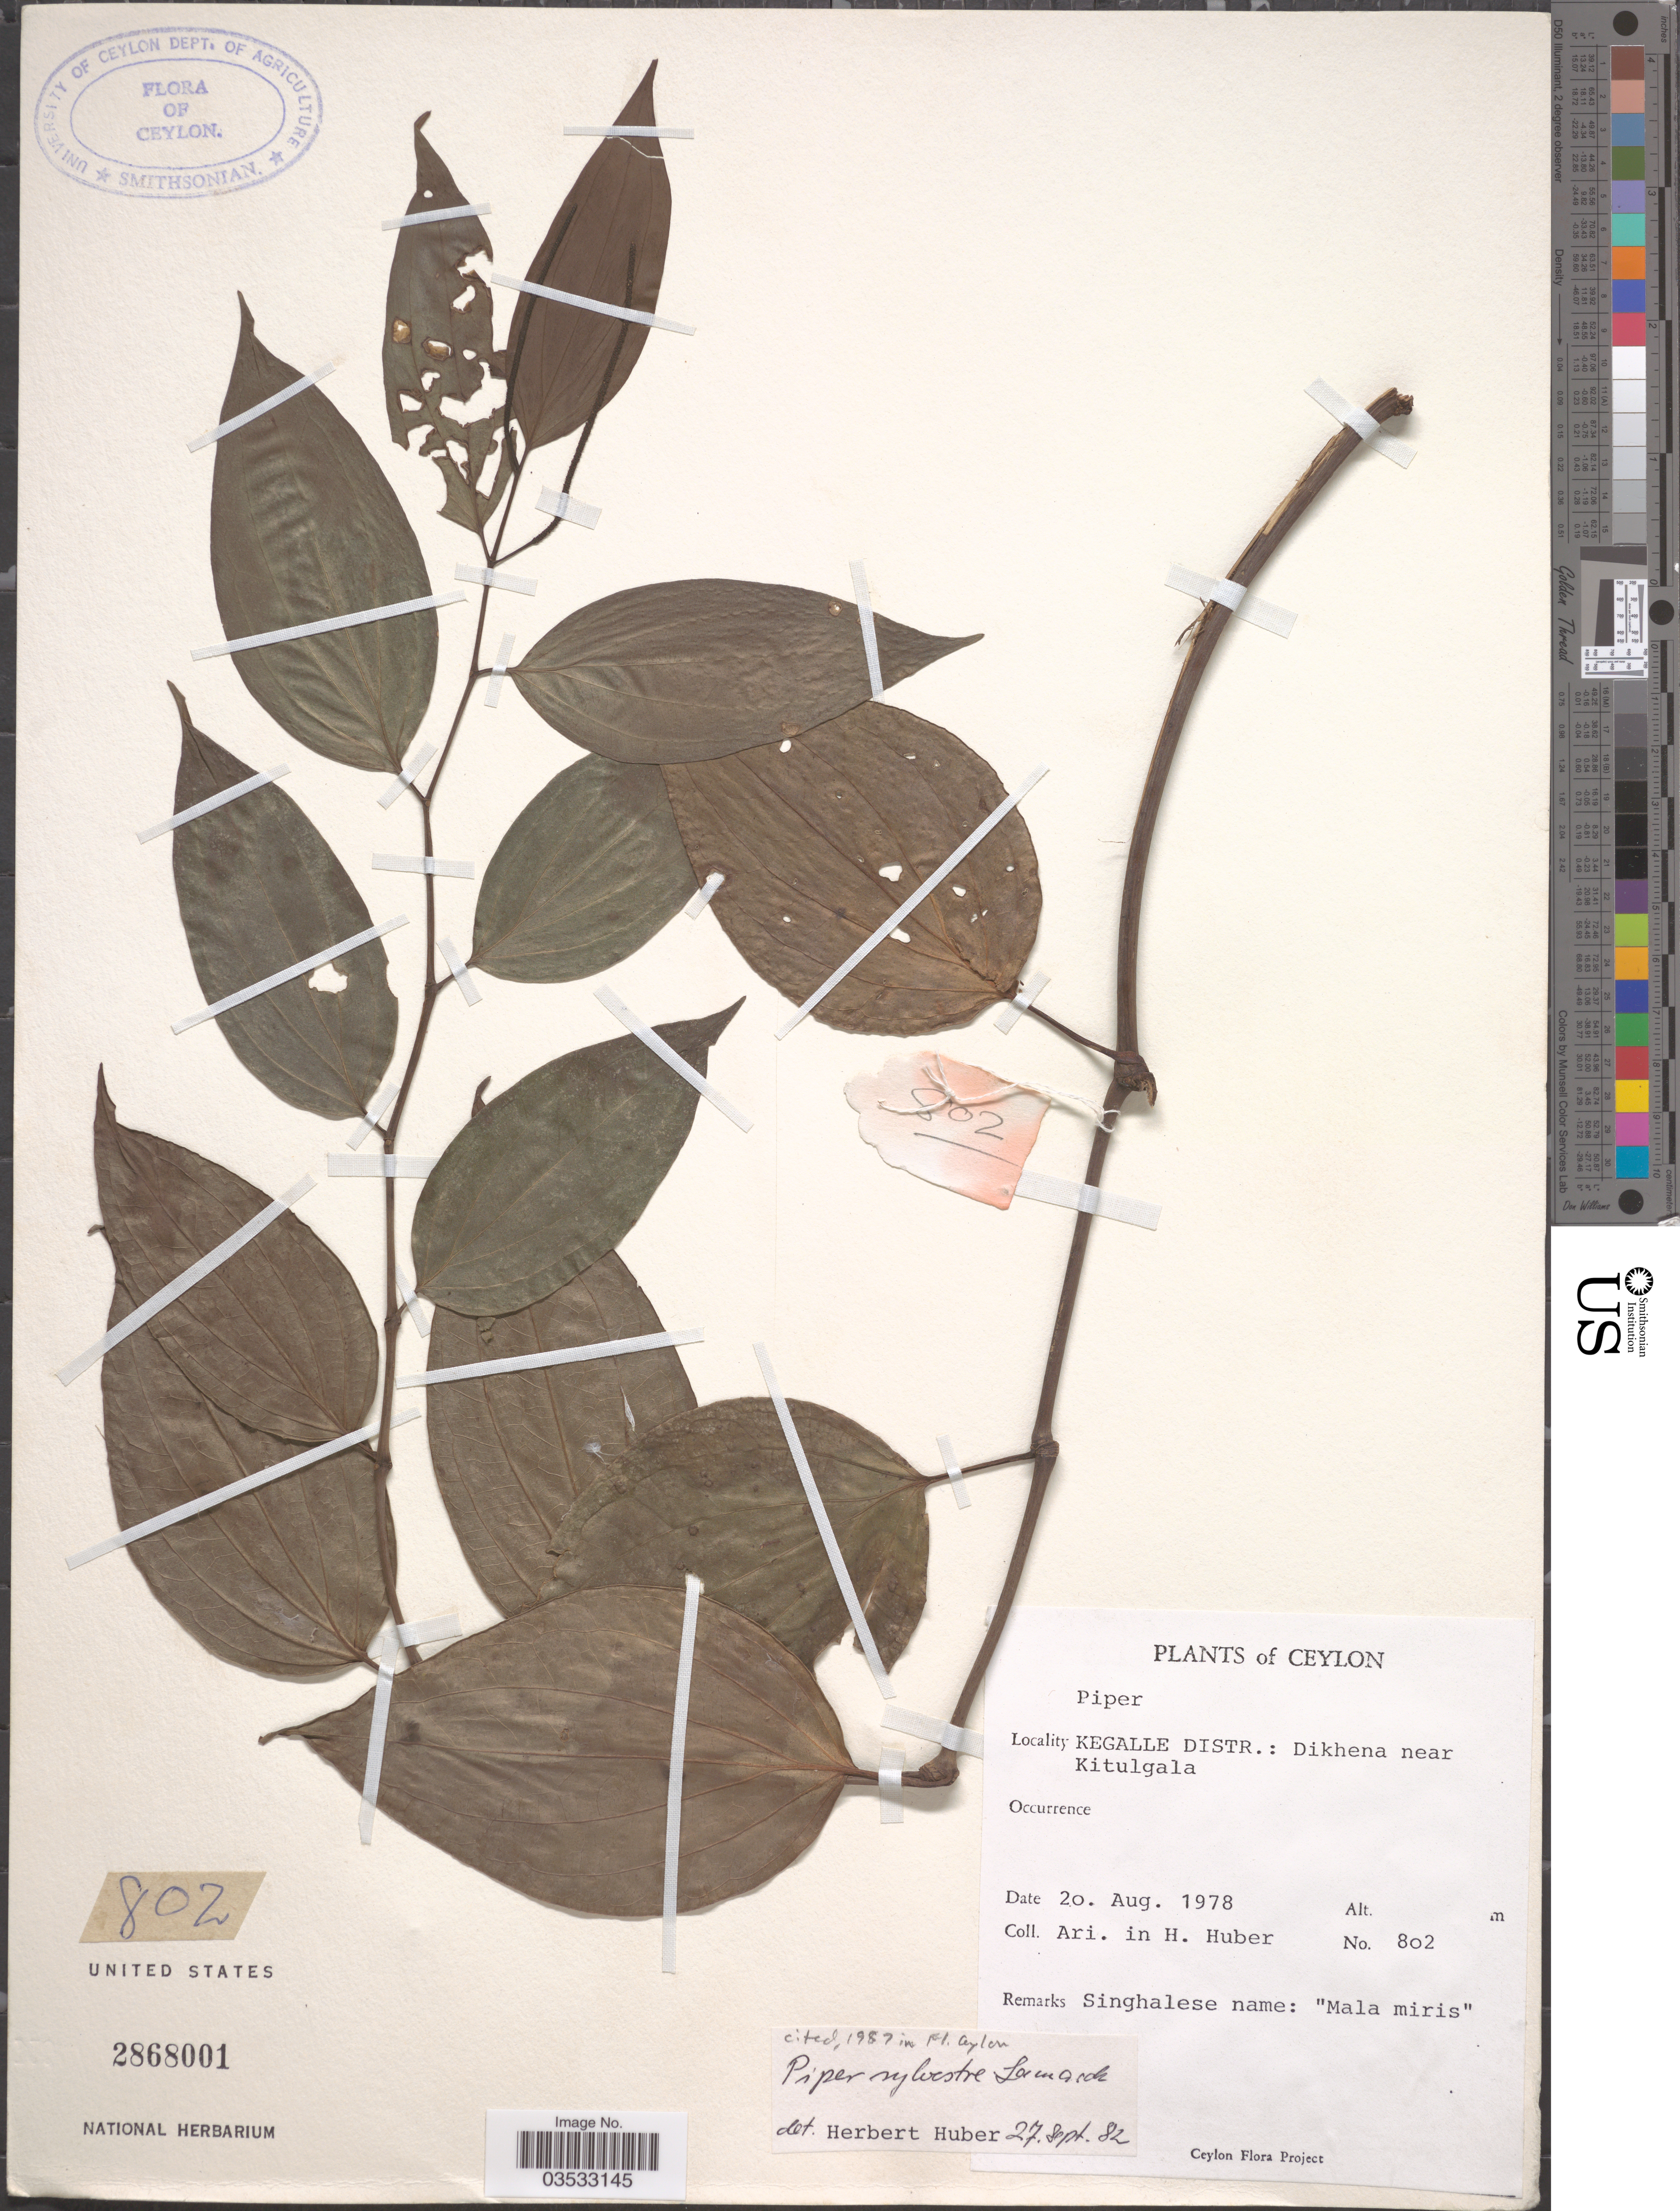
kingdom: Plantae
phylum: Tracheophyta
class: Magnoliopsida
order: Piperales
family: Piperaceae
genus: Piper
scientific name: Piper sylvestre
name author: Lour.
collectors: H. Huber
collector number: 802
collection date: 1978-08-20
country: Sri Lanka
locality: Ceylon. Kegalle Distr.: Dikhena near Kitulgala.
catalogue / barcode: US 2868001